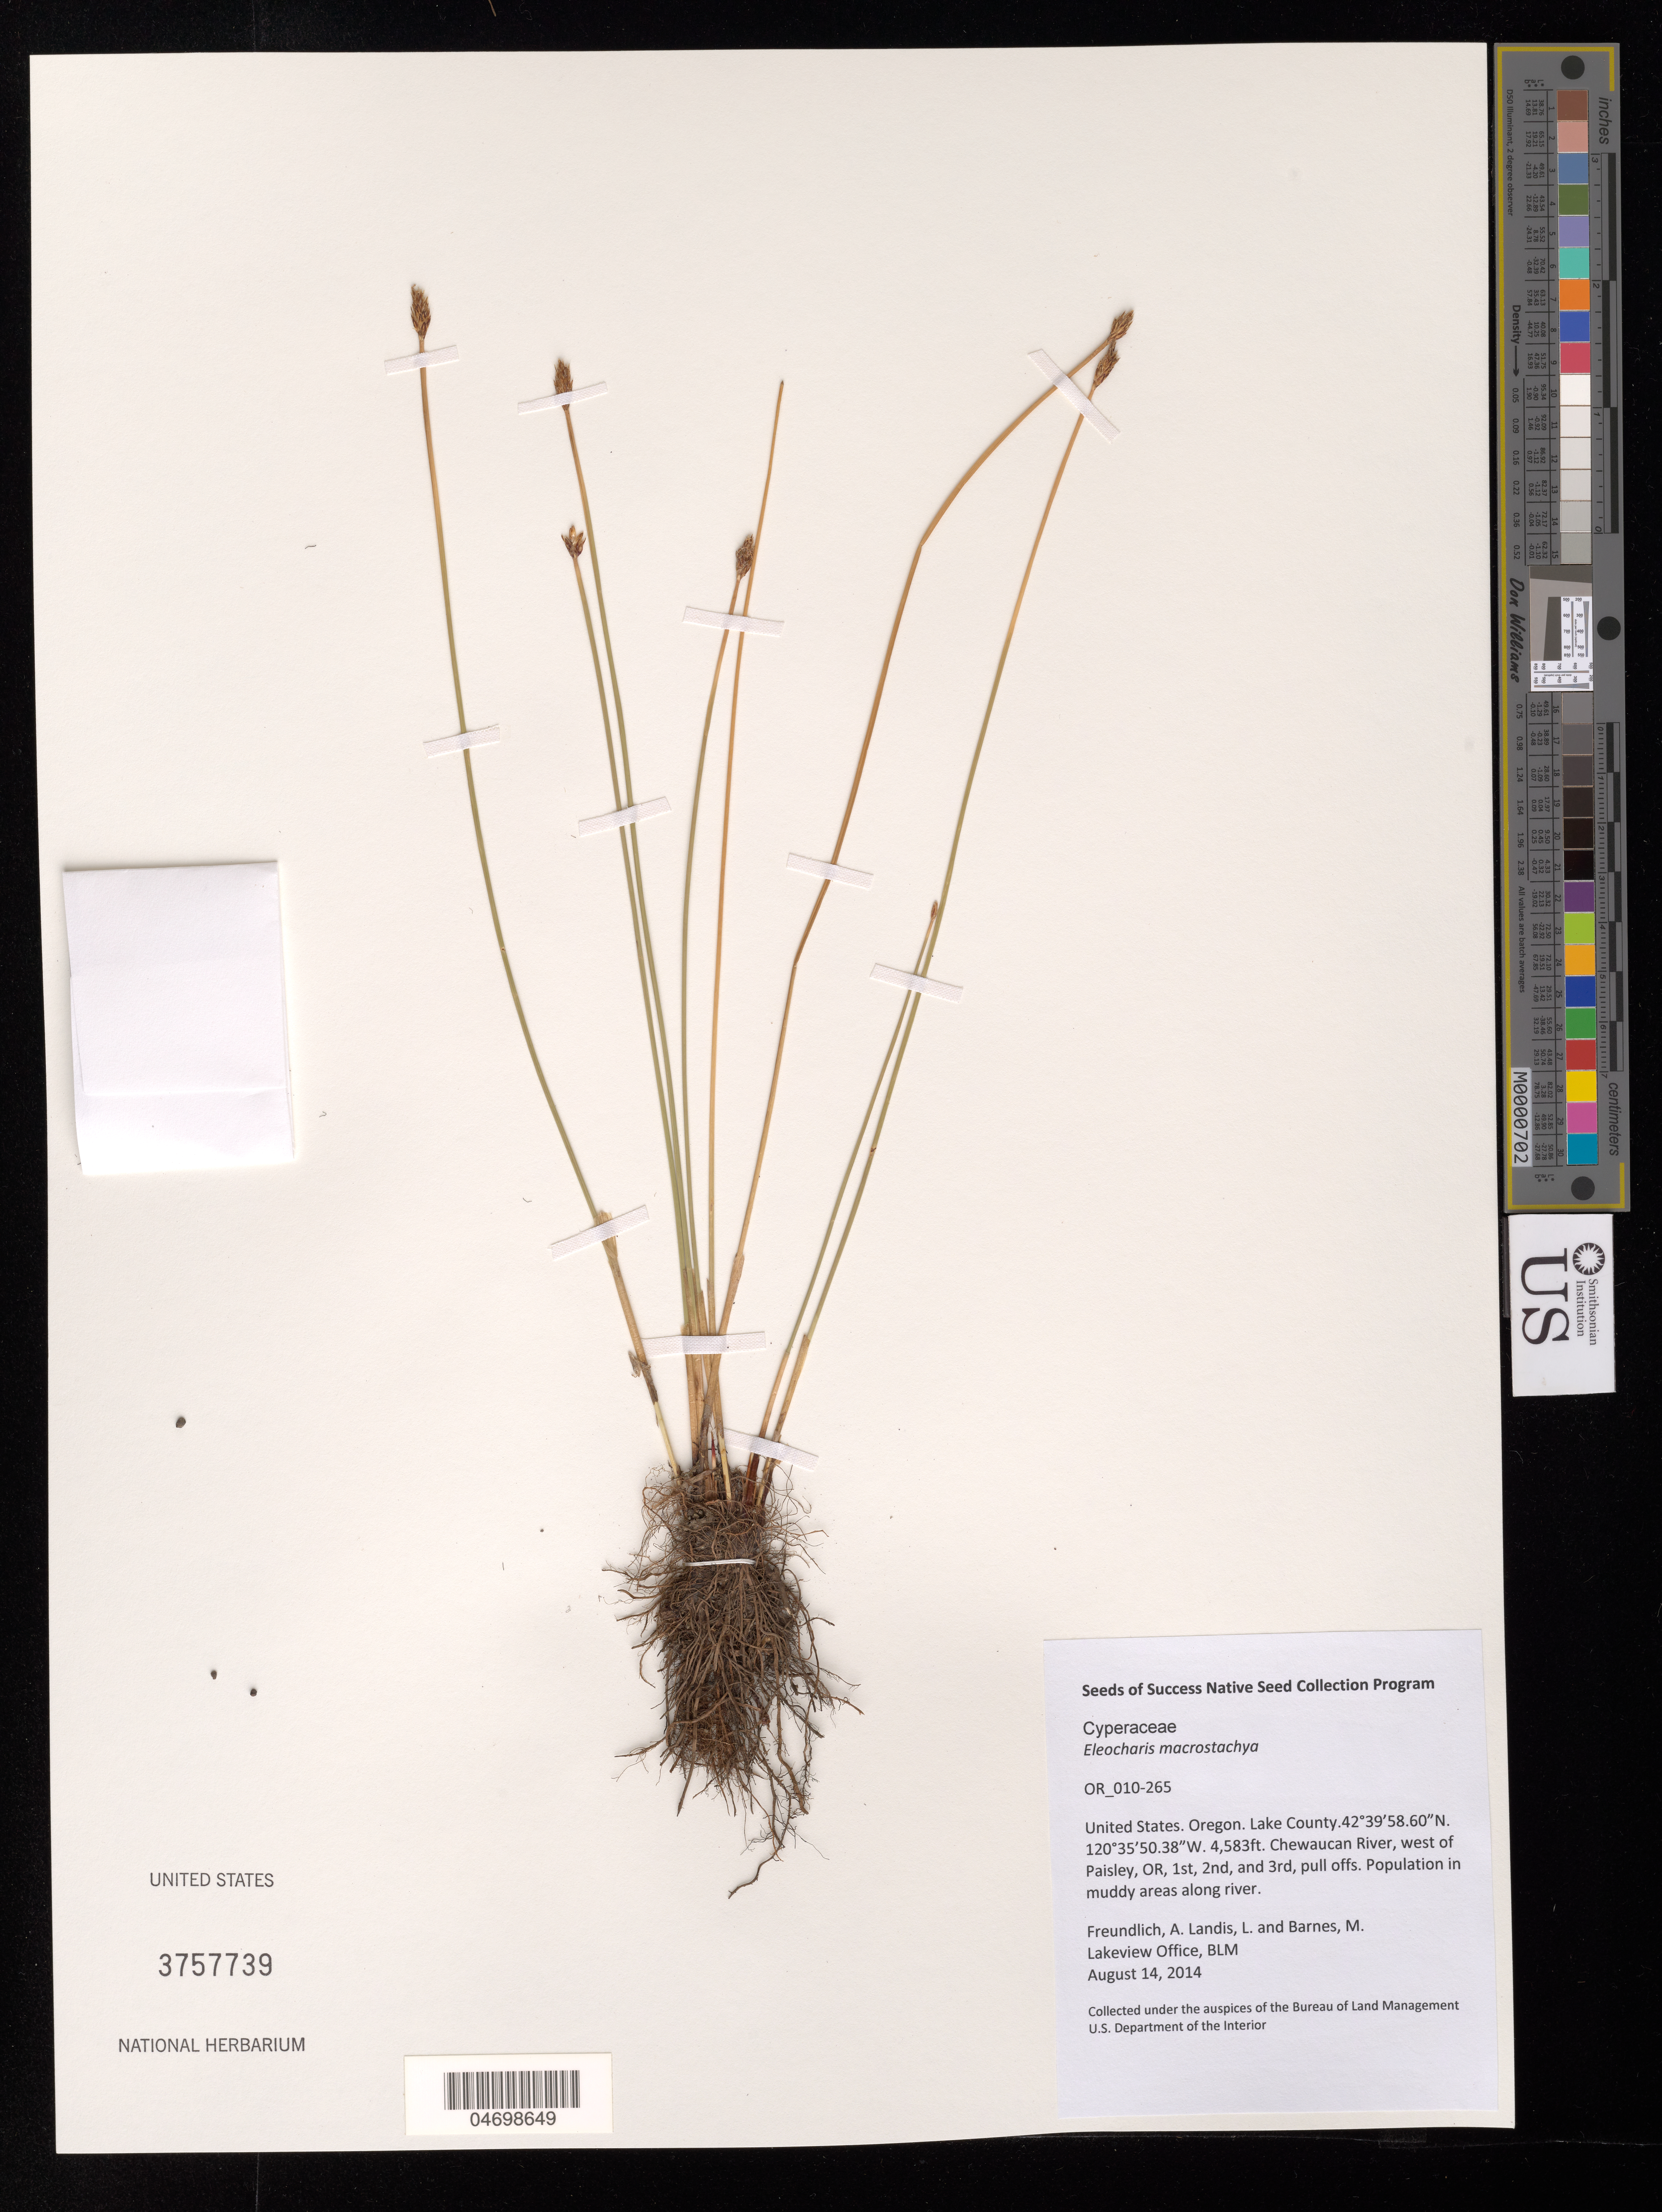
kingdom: Plantae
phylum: Tracheophyta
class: Liliopsida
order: Poales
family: Cyperaceae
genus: Eleocharis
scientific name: Eleocharis macrostachya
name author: Britton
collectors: A. Freundlich, L. Landis & M. Barnes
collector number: OR-010-265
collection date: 2014-08-14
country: United States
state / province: Oregon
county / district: Lake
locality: Chewaucan River, W of Paisley, 1st, 2nd and 3rd pull offs.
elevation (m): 1397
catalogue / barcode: US 3757739